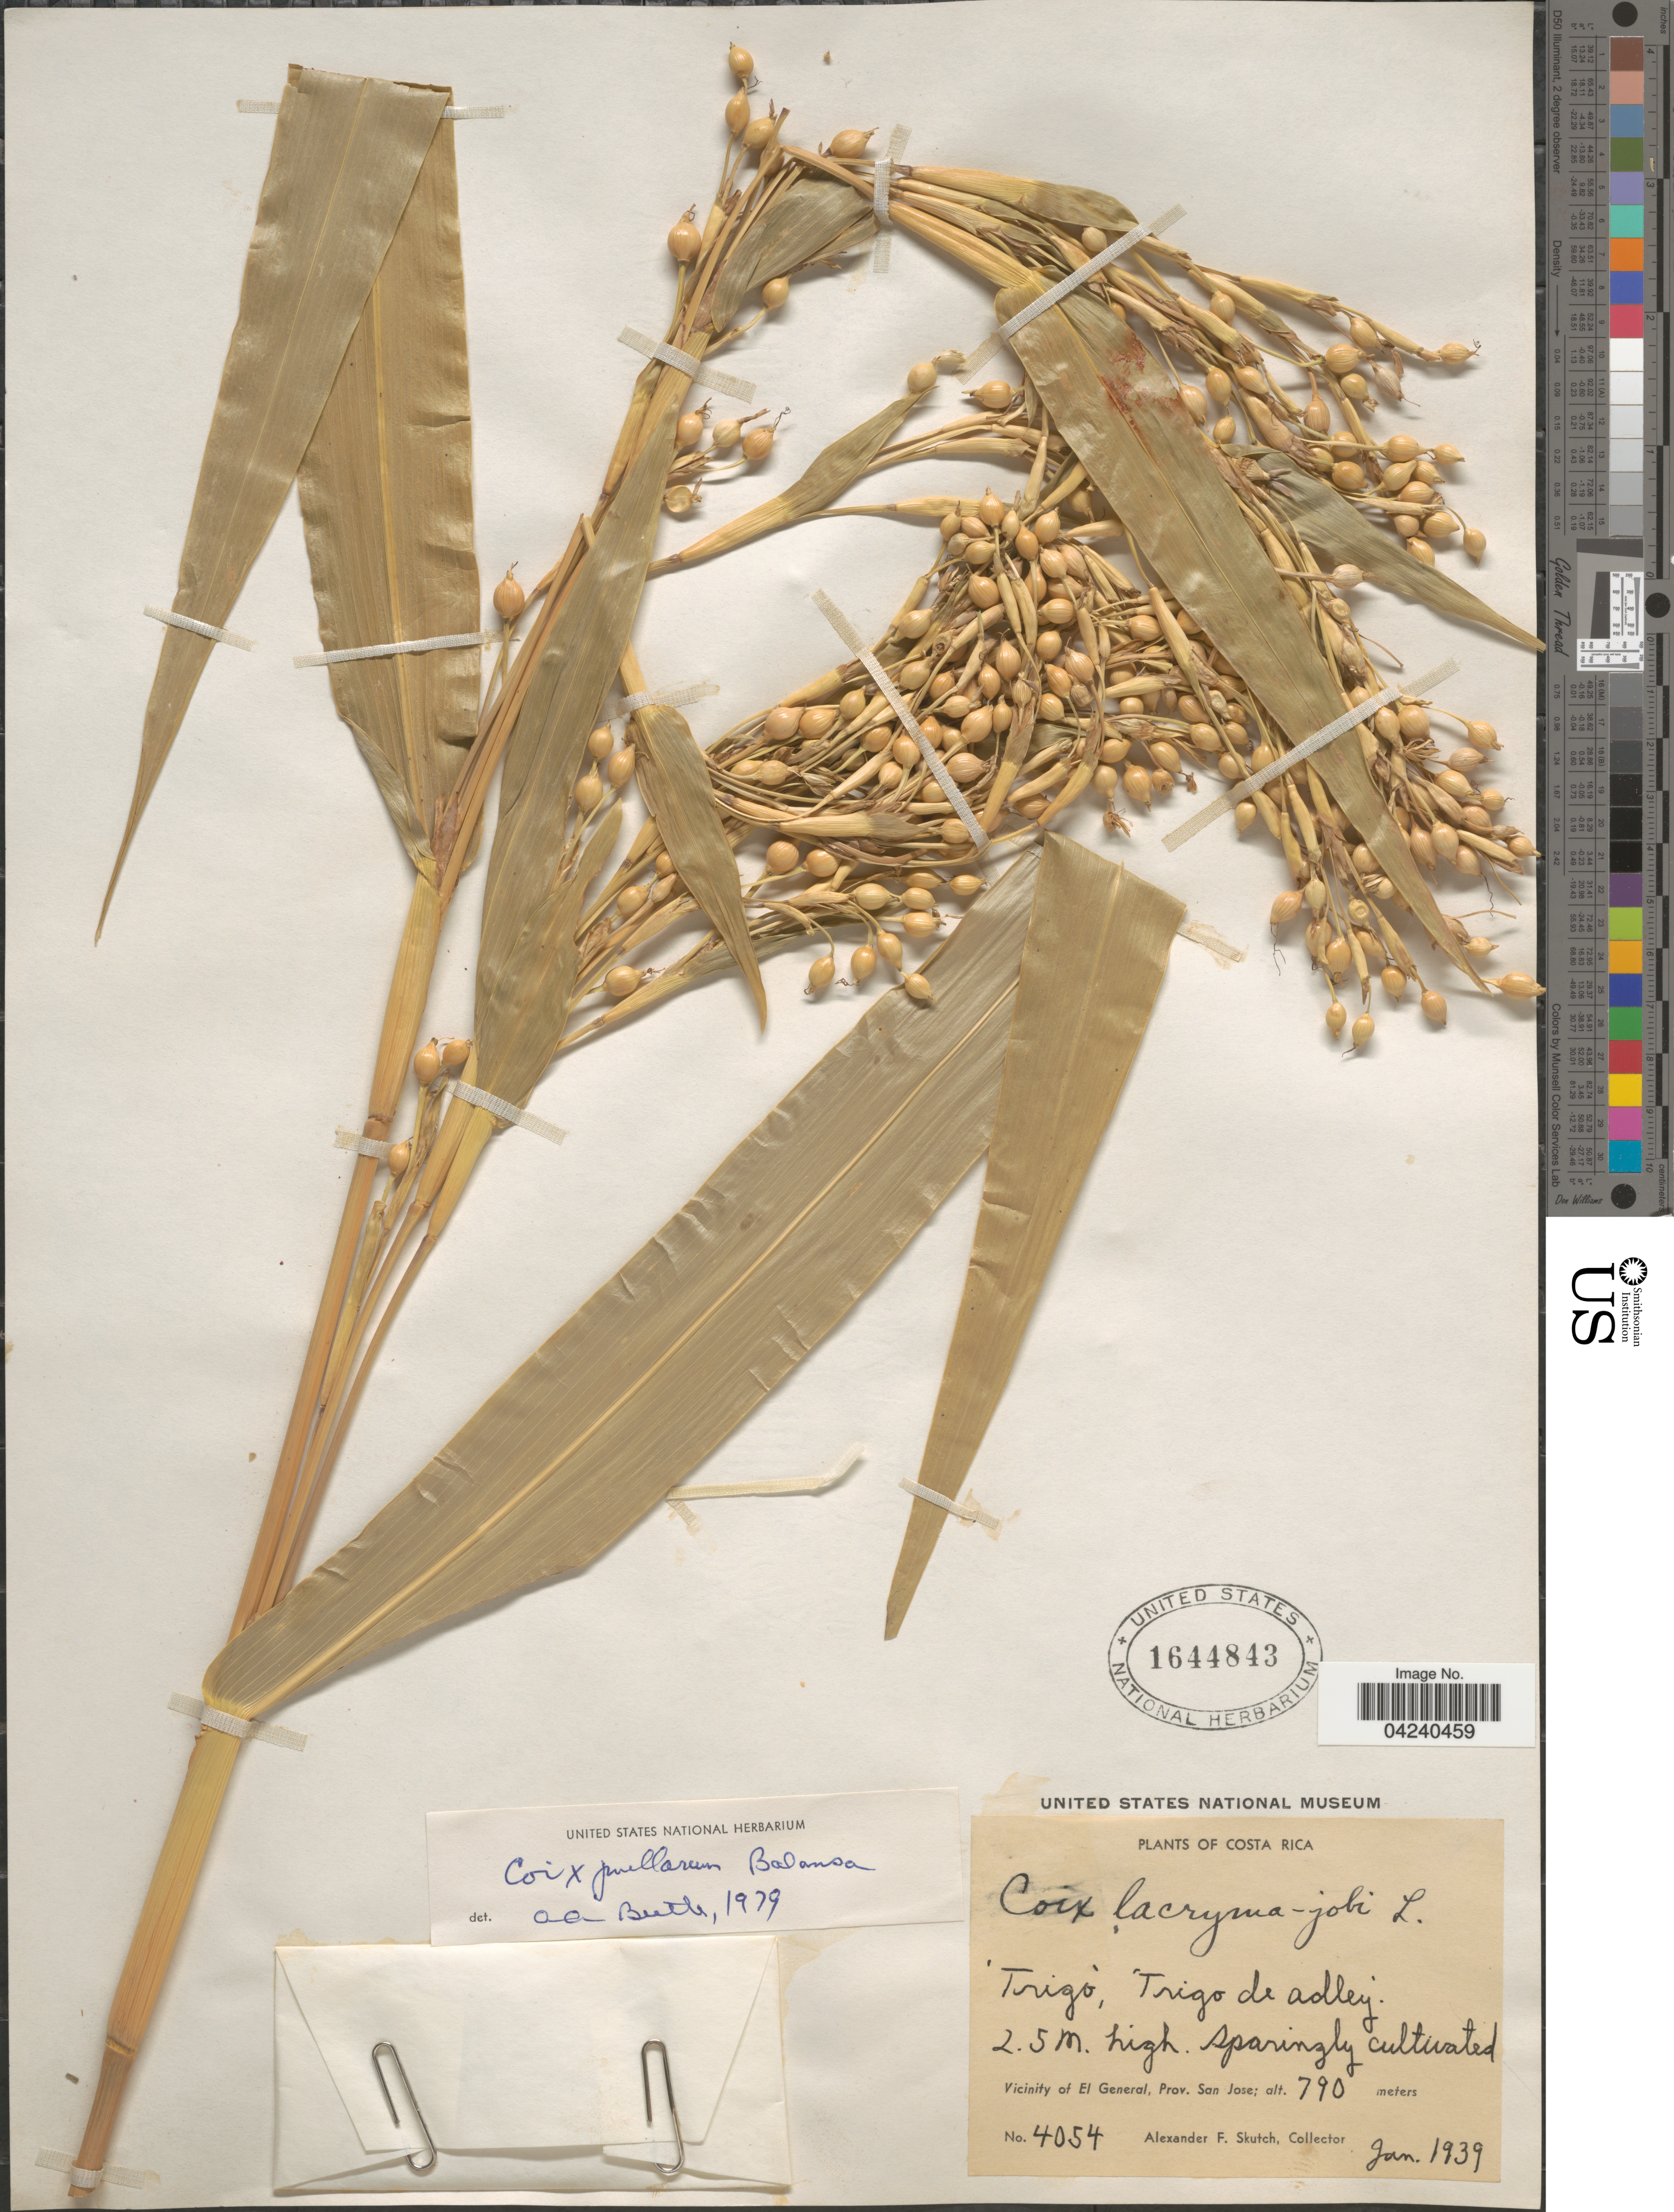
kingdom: Plantae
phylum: Tracheophyta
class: Liliopsida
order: Poales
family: Poaceae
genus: Coix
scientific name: Coix lacryma-jobi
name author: L.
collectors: A. F. Skutch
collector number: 4054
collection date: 1939-01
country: Costa Rica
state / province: San José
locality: Vicinity of El General.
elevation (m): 790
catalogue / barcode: US 1644843